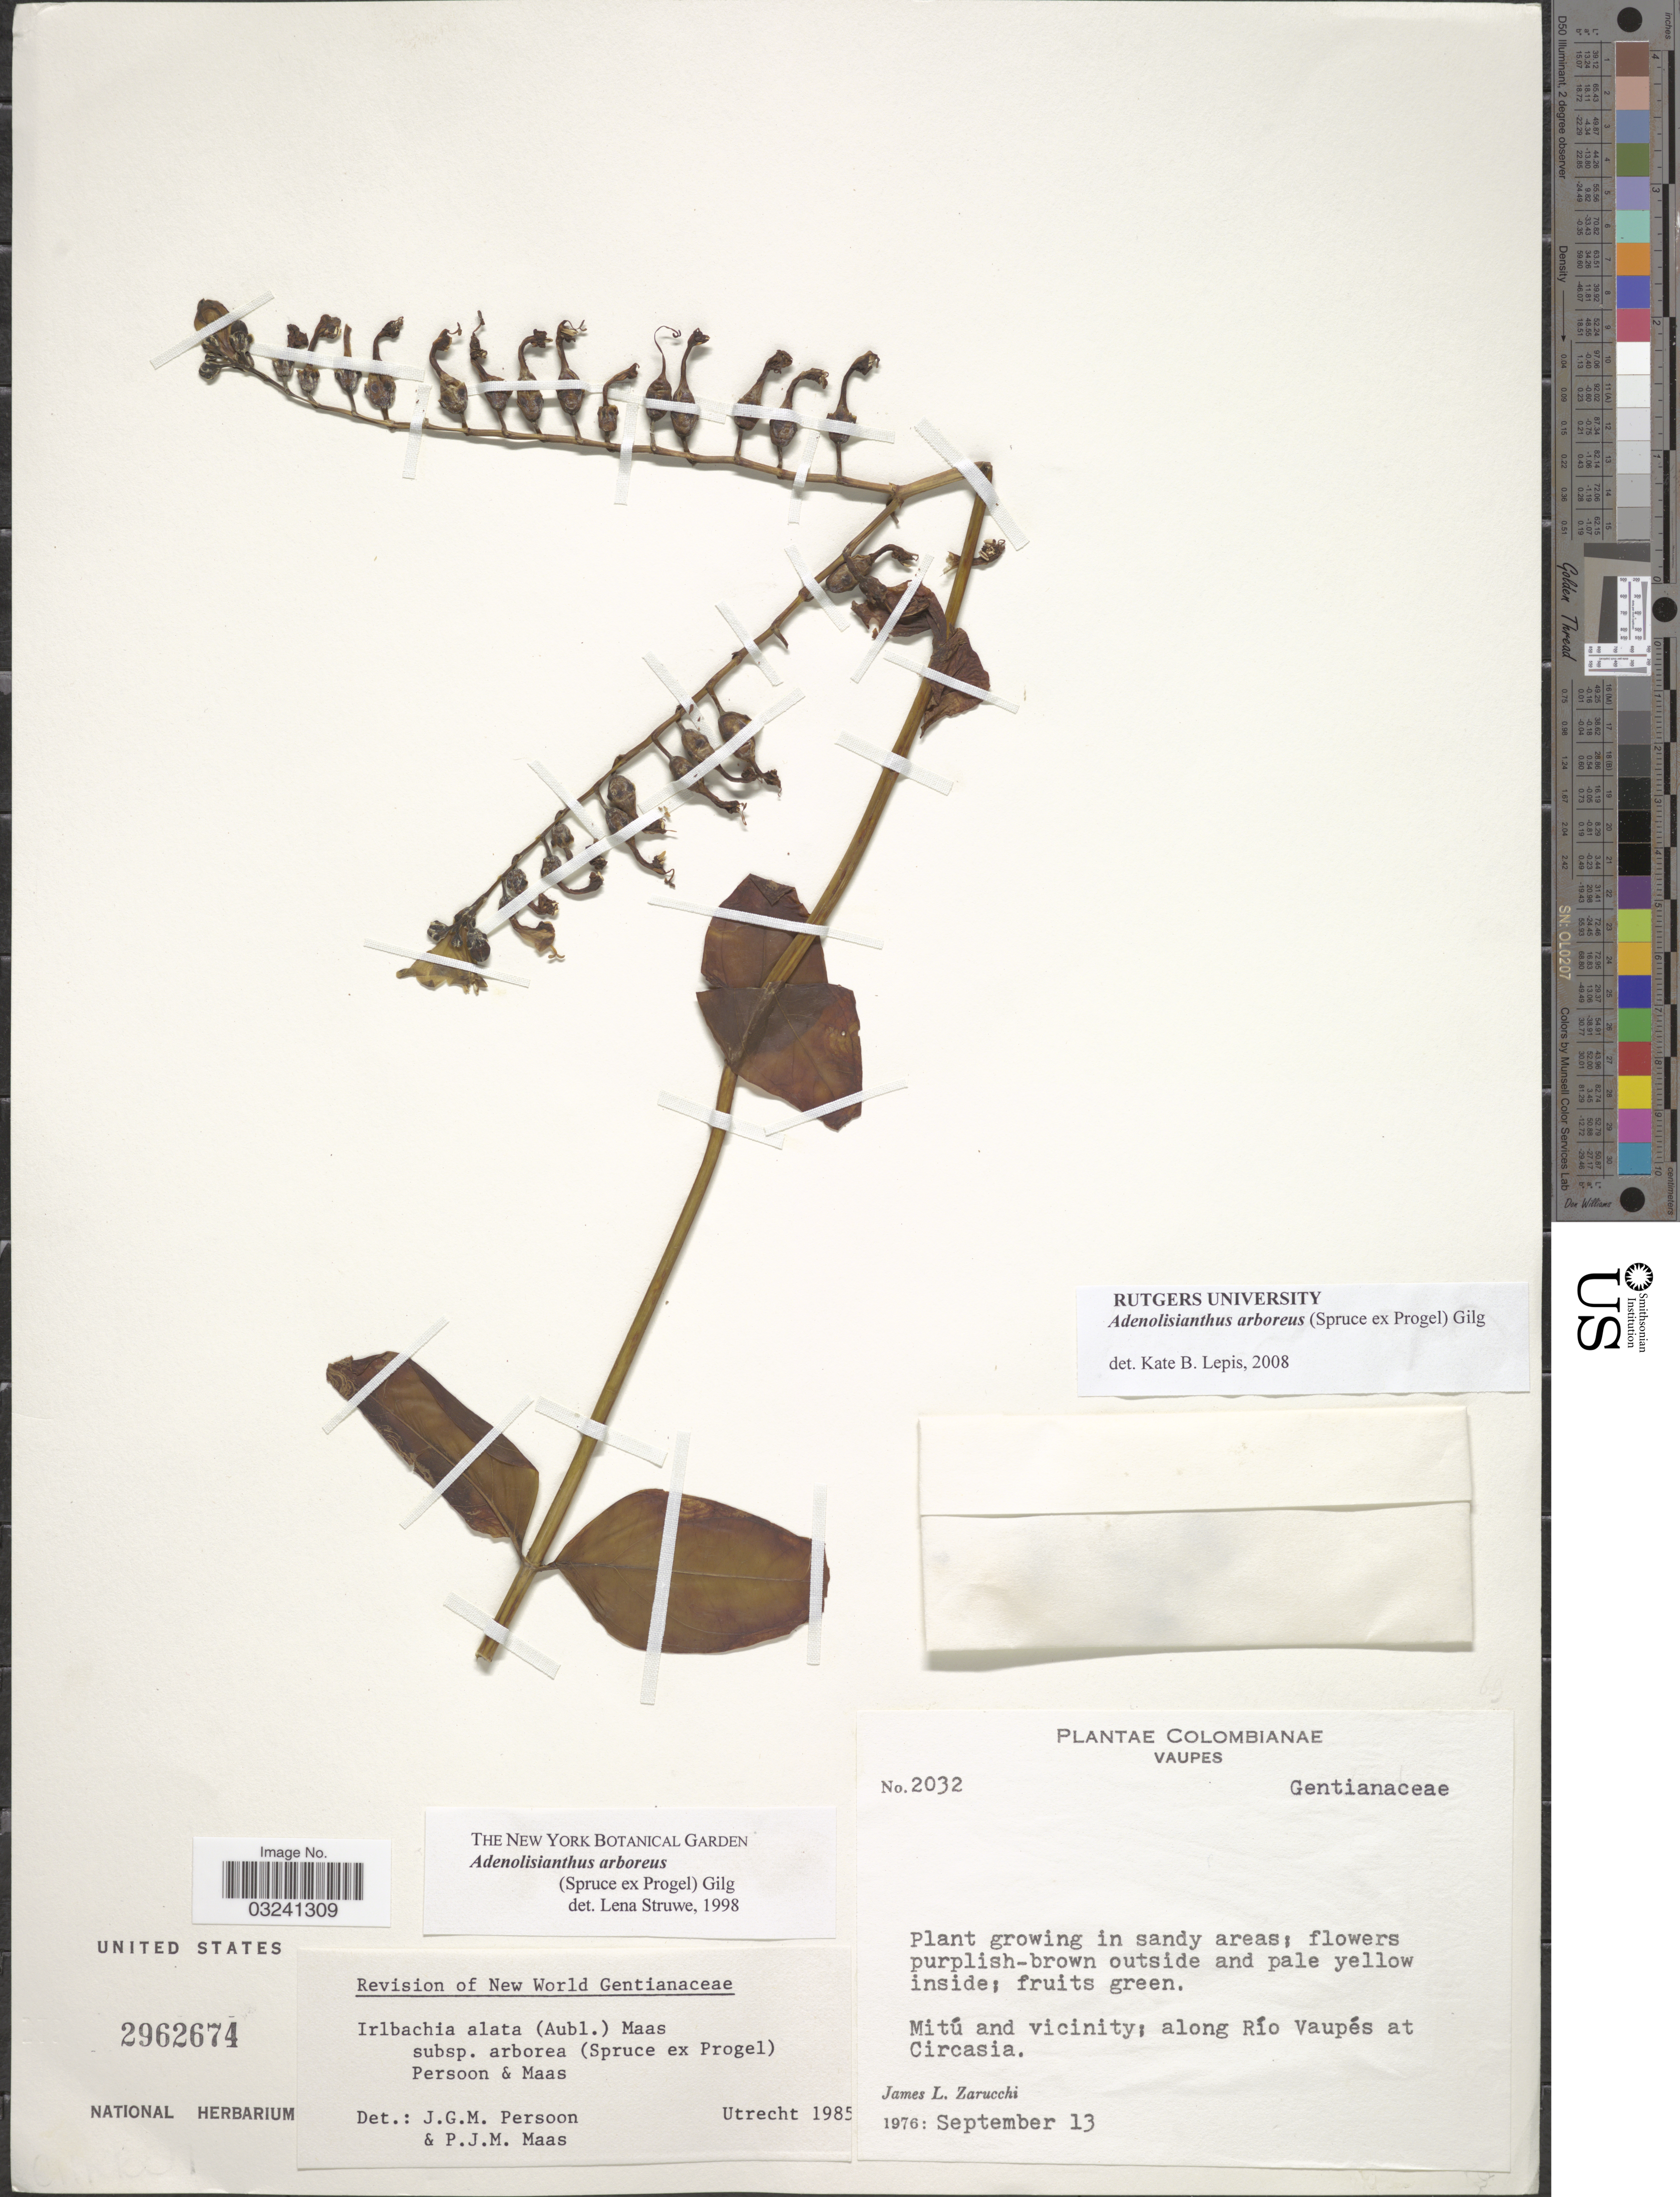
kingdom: Plantae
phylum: Tracheophyta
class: Magnoliopsida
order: Gentianales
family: Gentianaceae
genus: Adenolisianthus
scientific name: Adenolisianthus arboreus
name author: (Spruce ex Progel) Gilg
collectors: J. L. Zarucchi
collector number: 2032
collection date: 1976-09-13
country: Colombia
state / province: Vaupés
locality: Mitú and vicinity; along Río Vaupés at Circasia.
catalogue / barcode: US 2962674